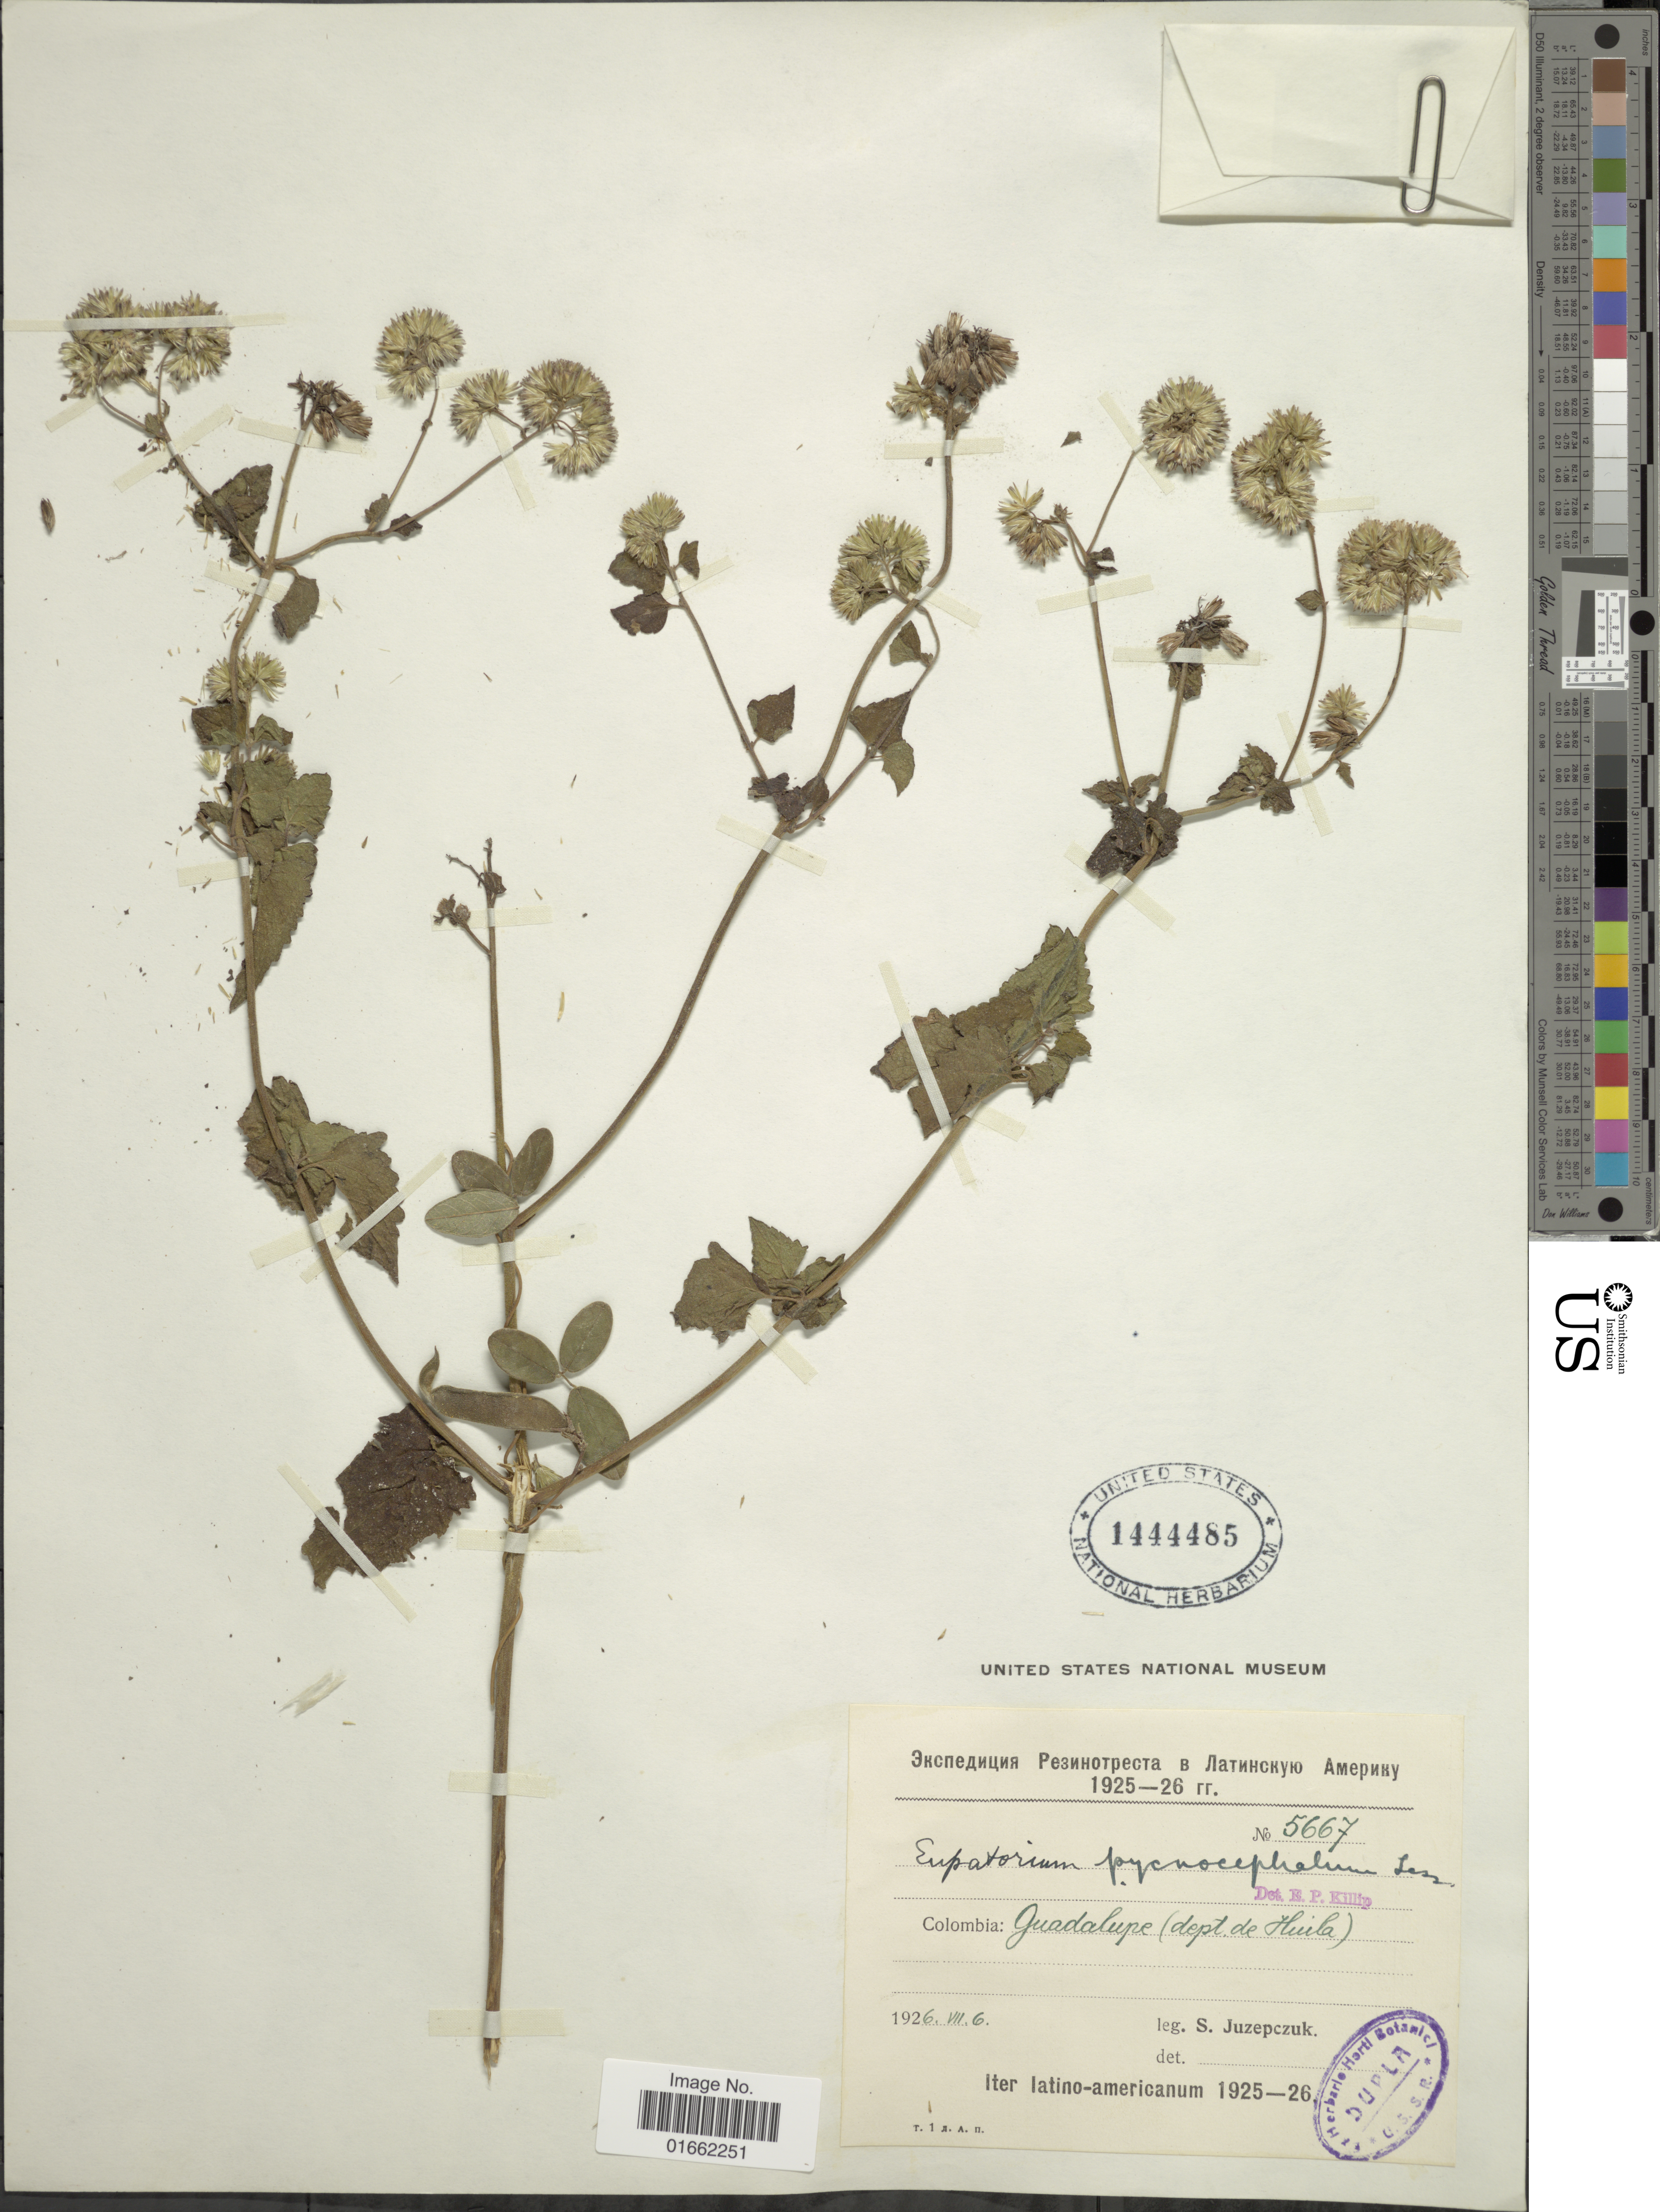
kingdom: Plantae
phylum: Tracheophyta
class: Magnoliopsida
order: Asterales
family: Asteraceae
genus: Fleischmannia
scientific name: Fleischmannia granatensis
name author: R.M. King & H. Rob.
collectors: S. V. Juzepczuk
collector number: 5667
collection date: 1926-07-06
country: Colombia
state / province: Huila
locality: Colombia: Guadalupe (dept. de Huila)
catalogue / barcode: US 1444485